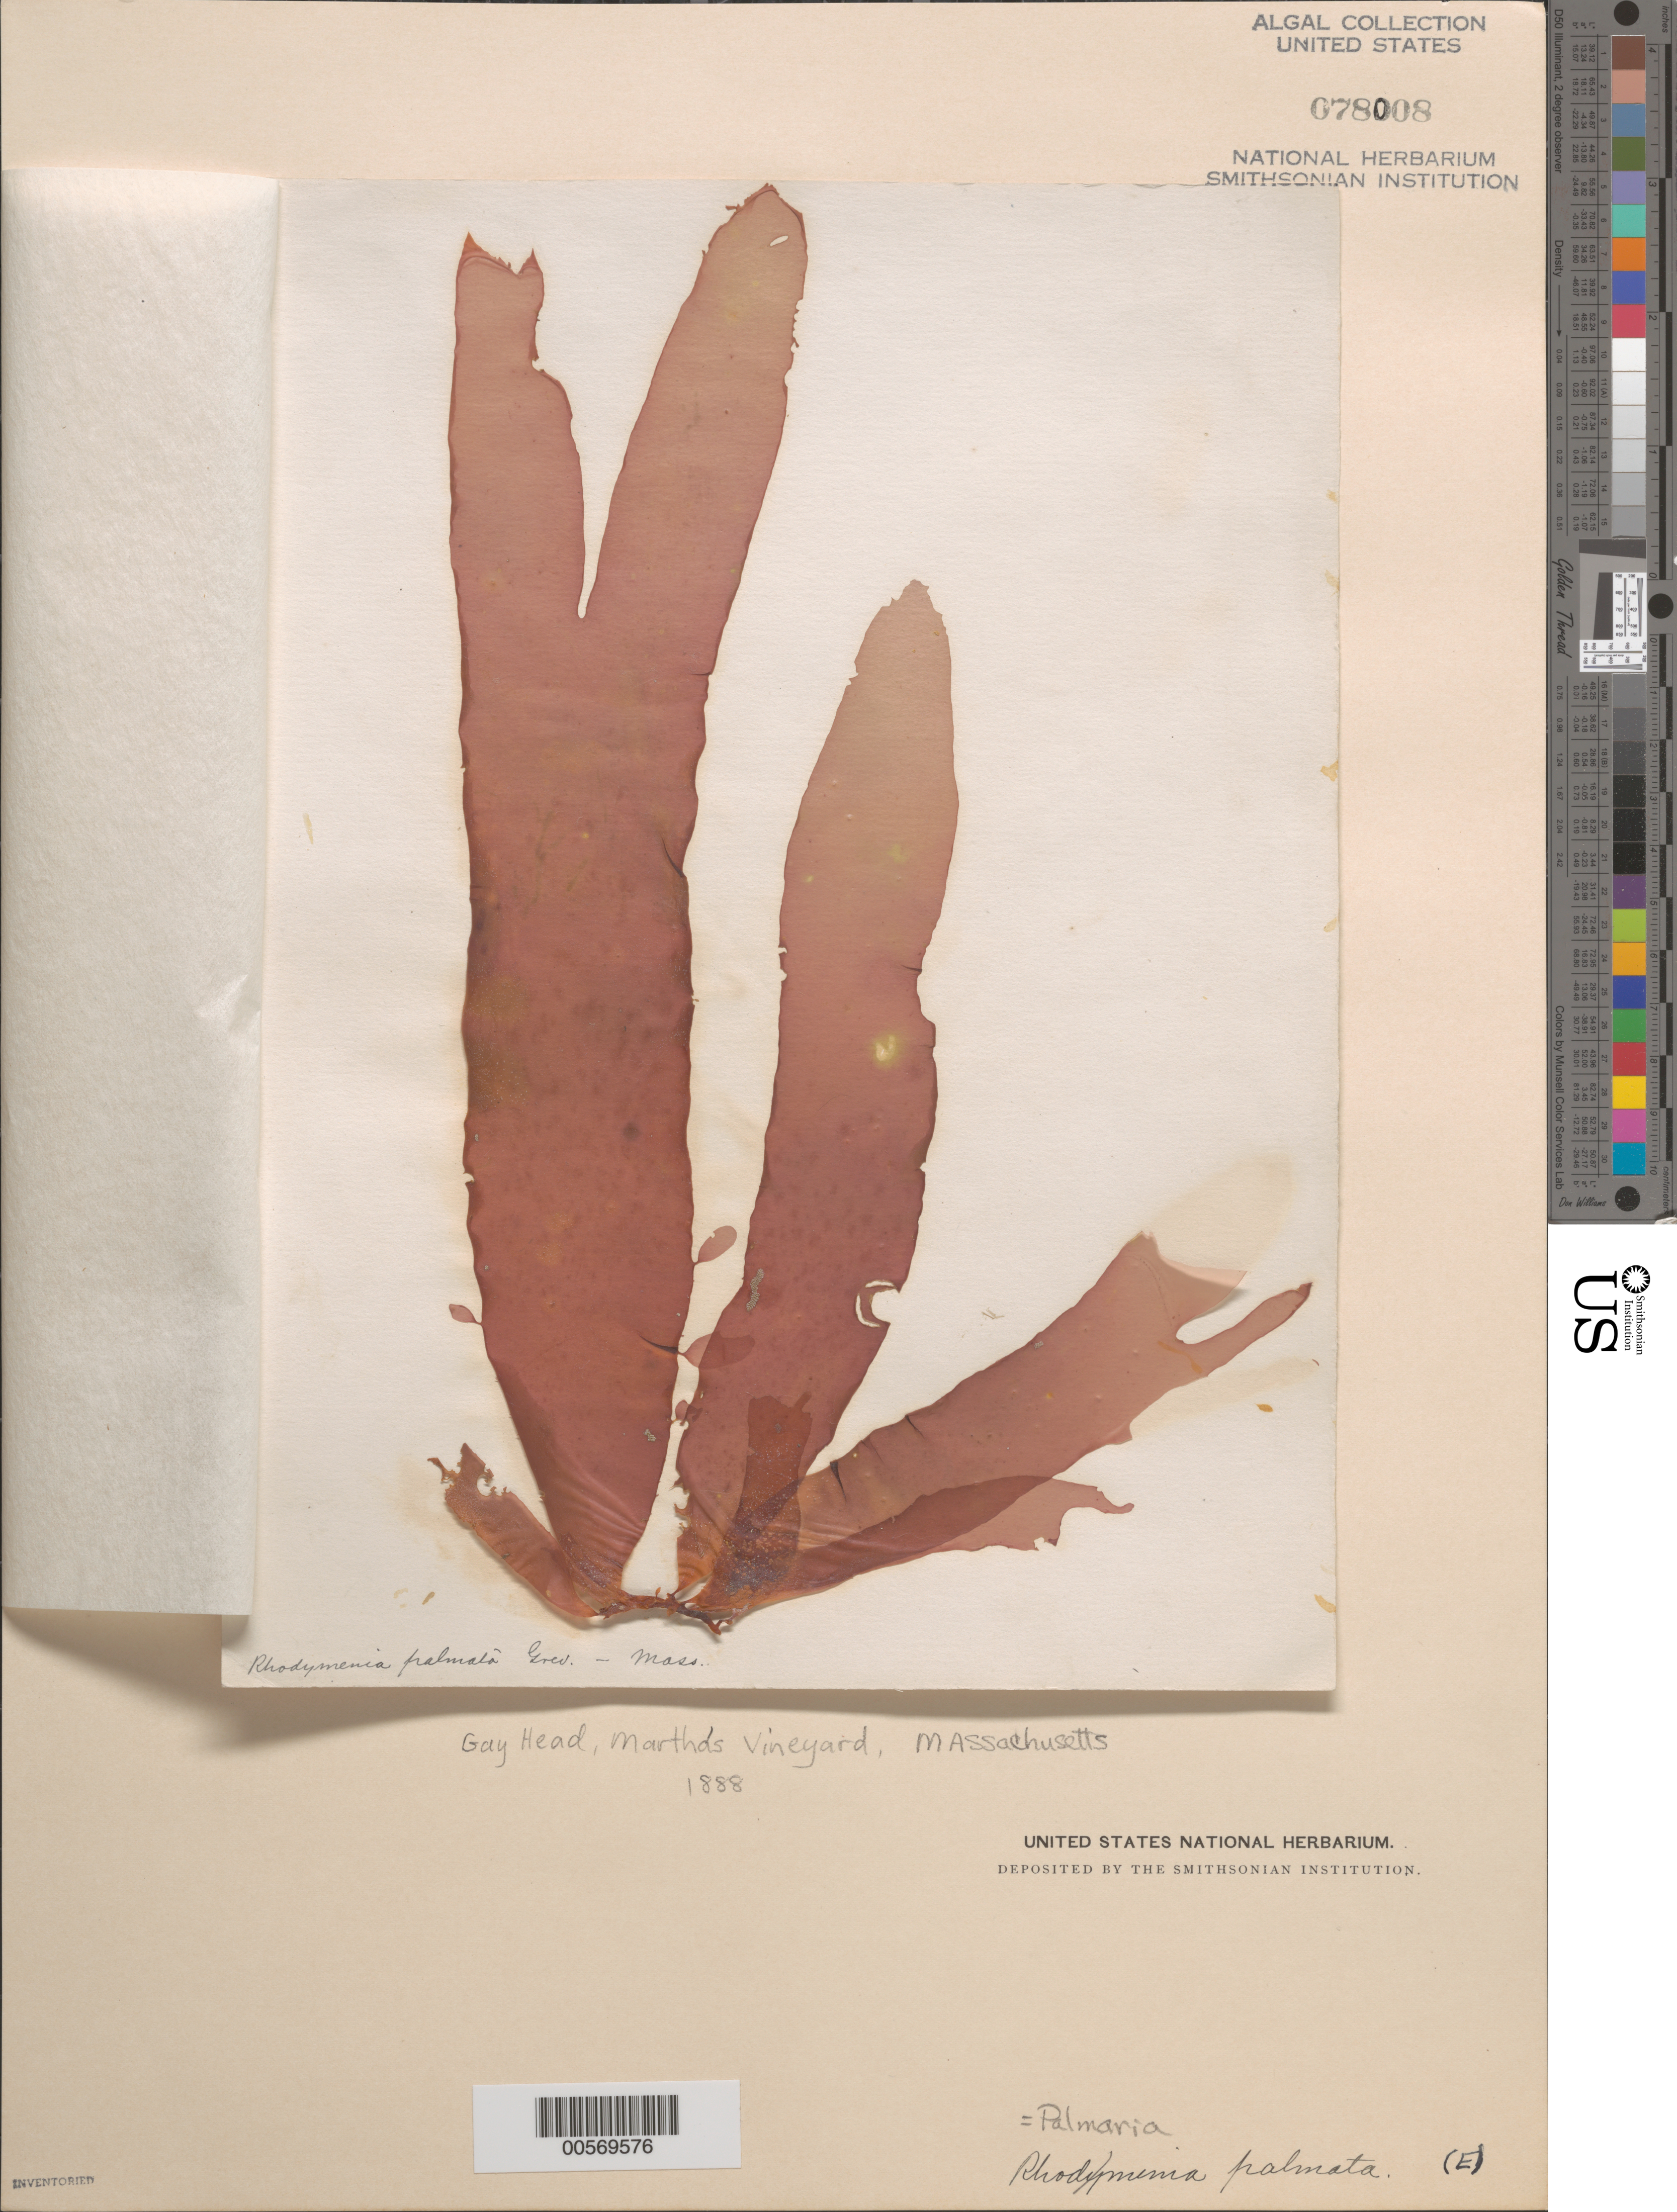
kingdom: Plantae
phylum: Rhodophyta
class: Florideophyceae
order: Palmariales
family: Palmariaceae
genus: Palmaria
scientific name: Palmaria palmata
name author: (L.) F. Weber & D. Mohr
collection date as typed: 1888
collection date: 1888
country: United States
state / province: Massachusetts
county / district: Dukes County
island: Martha's Vineyard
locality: Gay Head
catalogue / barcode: US 78008